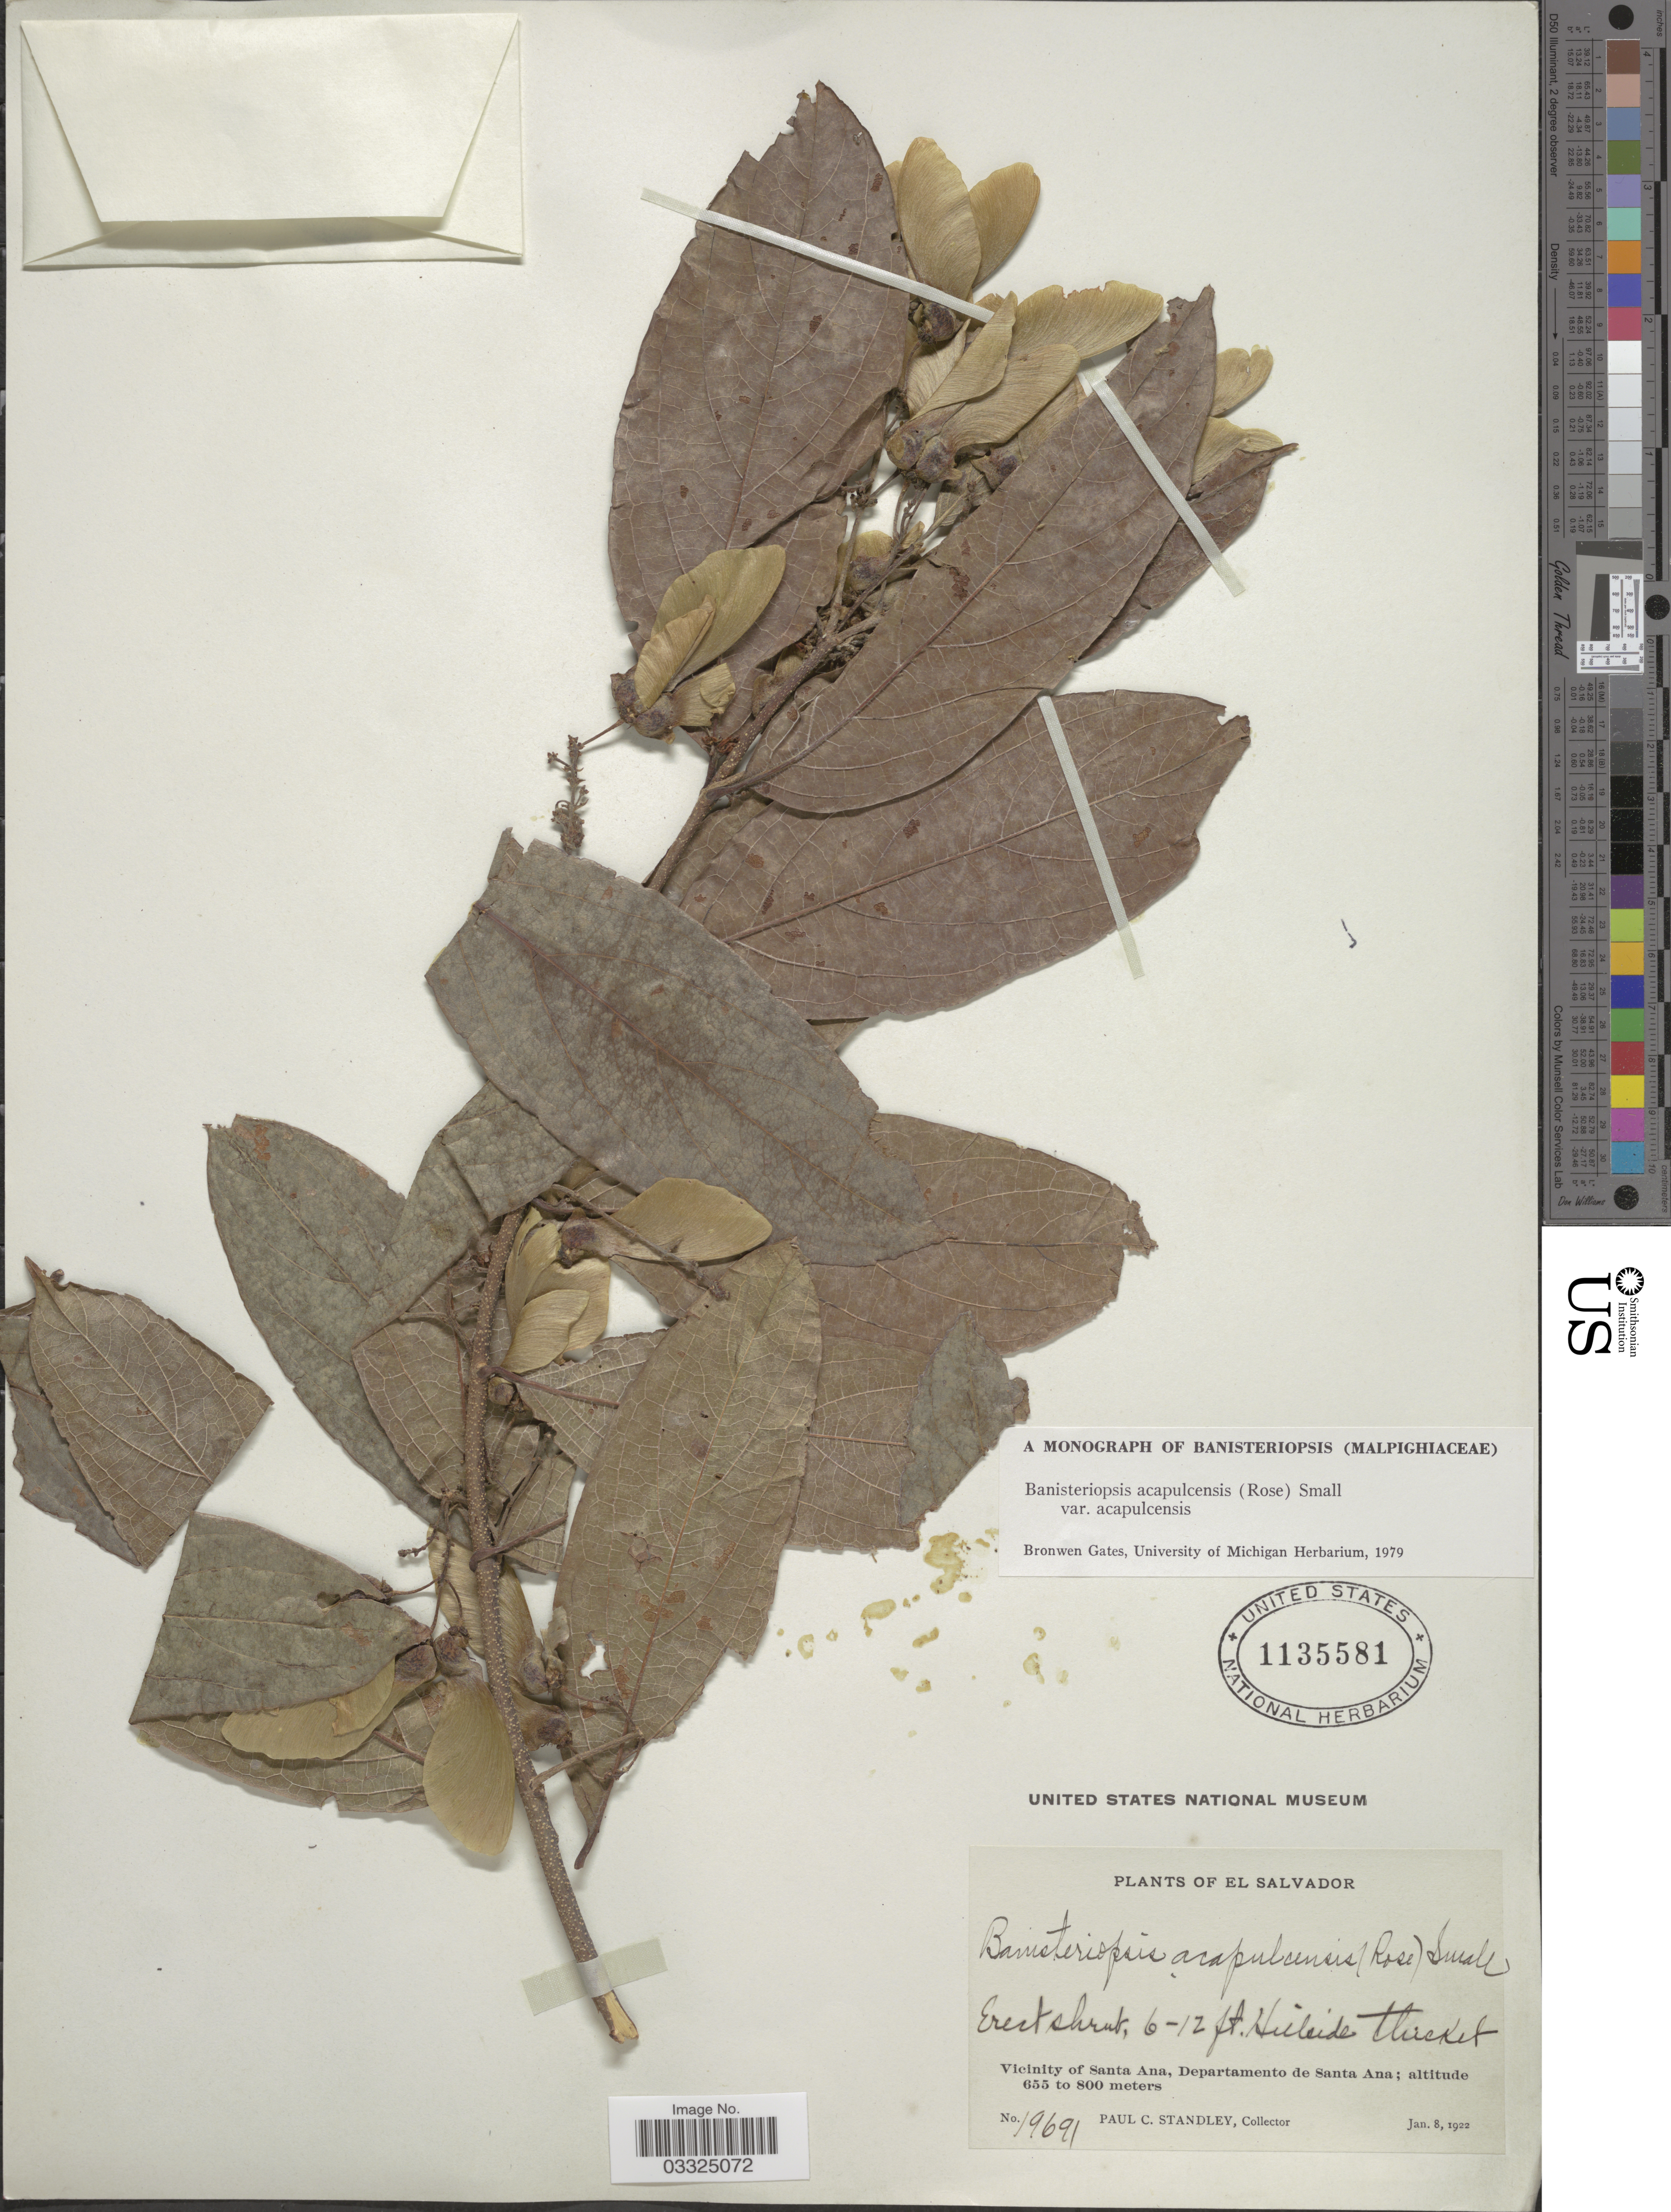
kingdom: Plantae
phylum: Tracheophyta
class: Magnoliopsida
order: Malpighiales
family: Malpighiaceae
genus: Bronwenia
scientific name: Bronwenia acapulcensis var. acapulcensis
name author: (Rose) W.R. Anderson & C. Davis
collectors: P. C. Standley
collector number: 19691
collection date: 1922-01-08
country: El Salvador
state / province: Santa Ana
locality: Vicinity of Santa Ana, Departamento de Santa Ana.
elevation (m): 655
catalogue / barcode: US 1135581